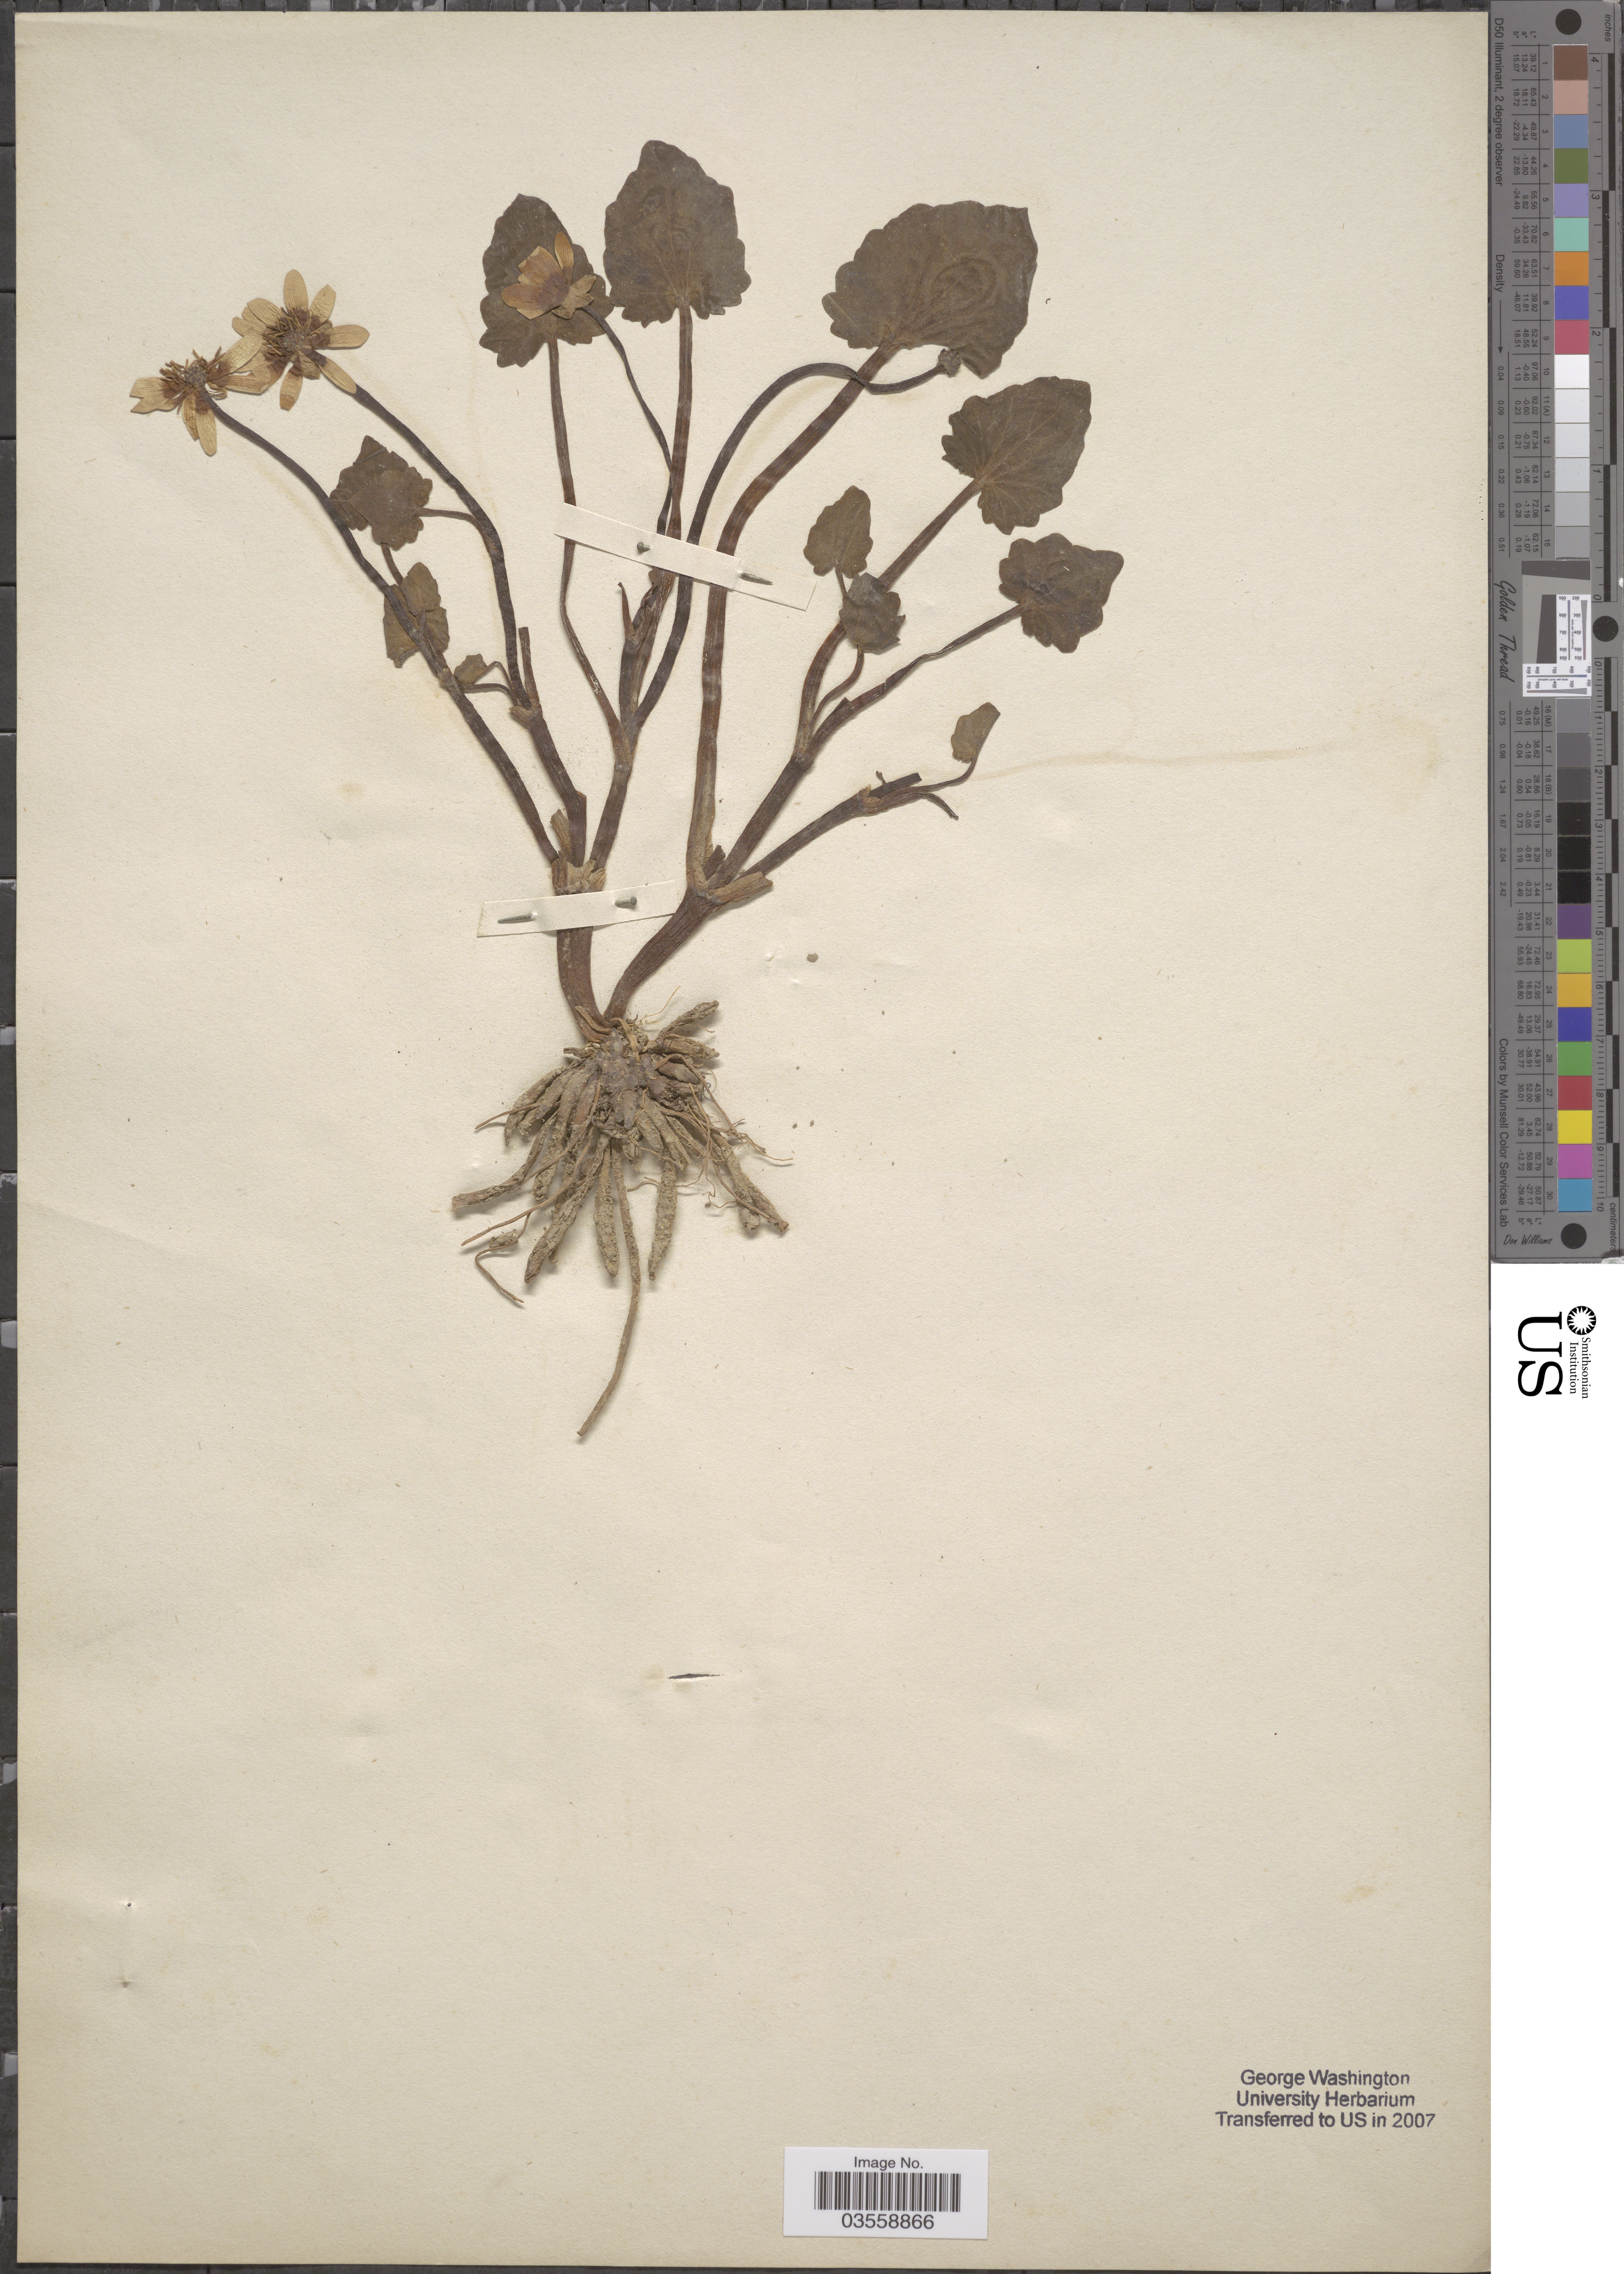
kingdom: Plantae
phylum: Tracheophyta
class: Magnoliopsida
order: Ranunculales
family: Ranunculaceae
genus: Caltha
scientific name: Caltha sp.